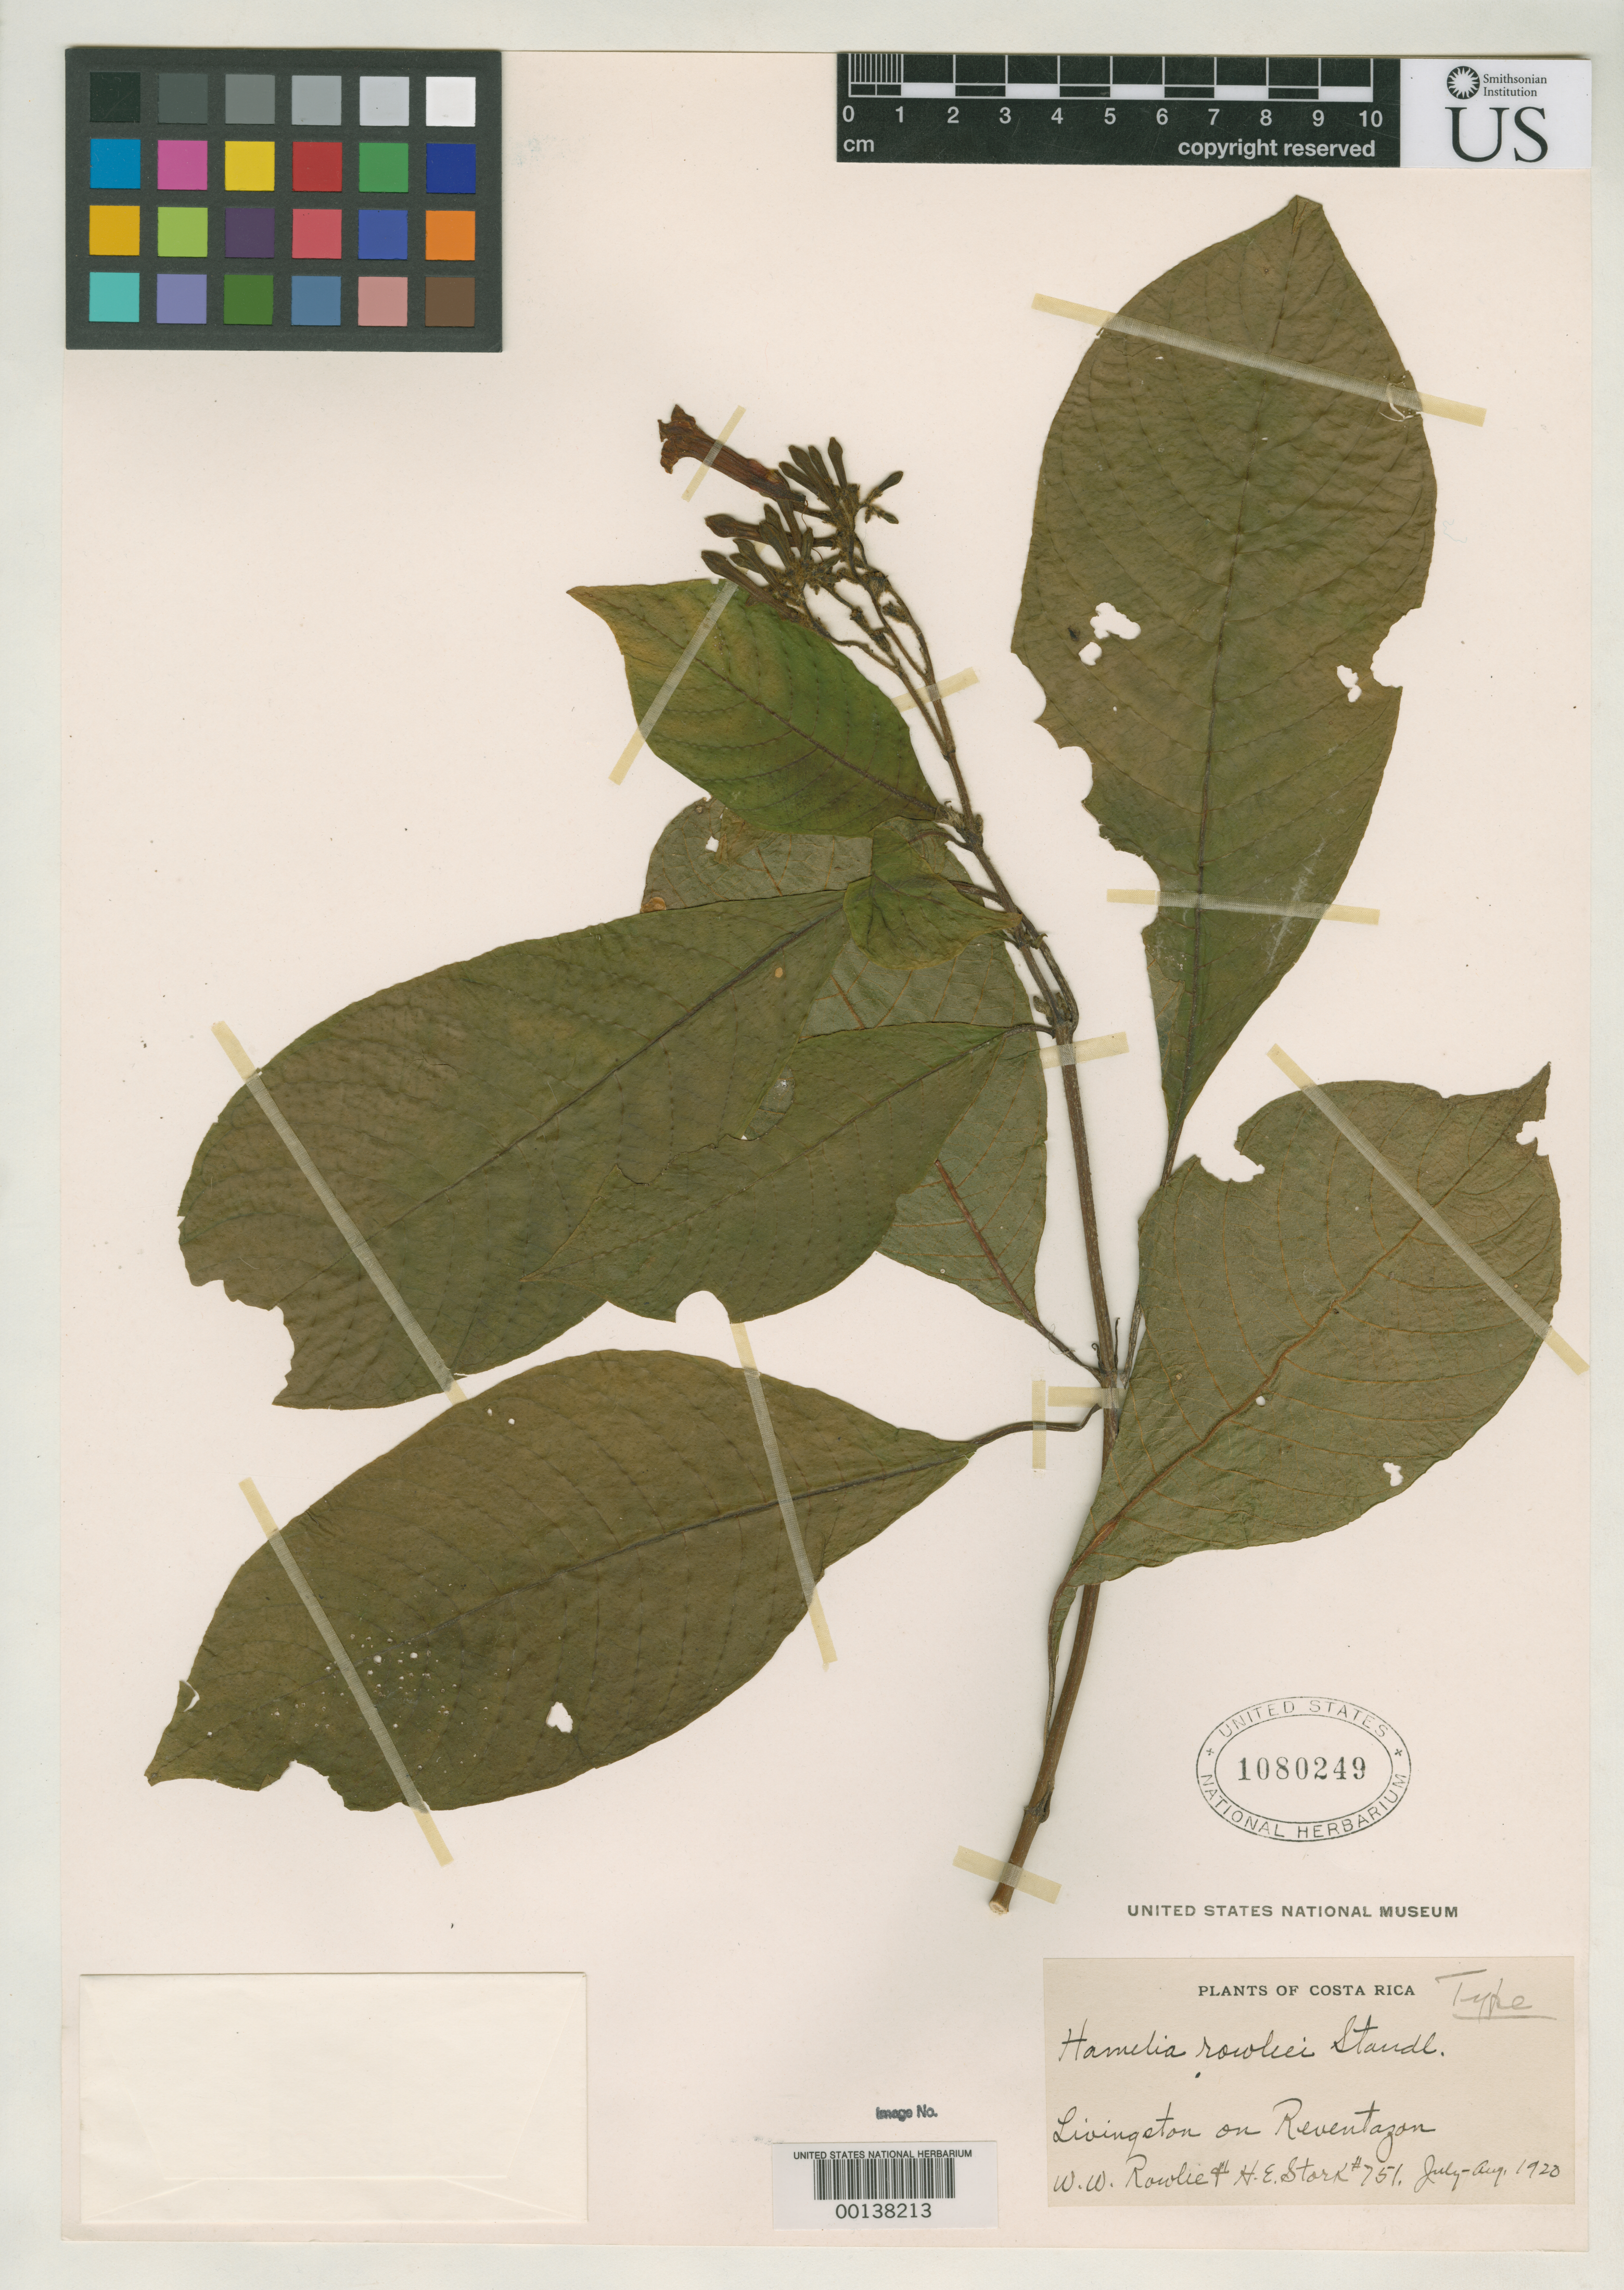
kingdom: Plantae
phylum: Tracheophyta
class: Magnoliopsida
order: Gentianales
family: Rubiaceae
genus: Hamelia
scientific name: Hamelia rowleei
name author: Standl.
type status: Holotype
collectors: W. W. Rowlee & H. E. Stork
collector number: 751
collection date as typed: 1920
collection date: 1920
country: Costa Rica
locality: Livingston on Reventazon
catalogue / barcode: US 1080249